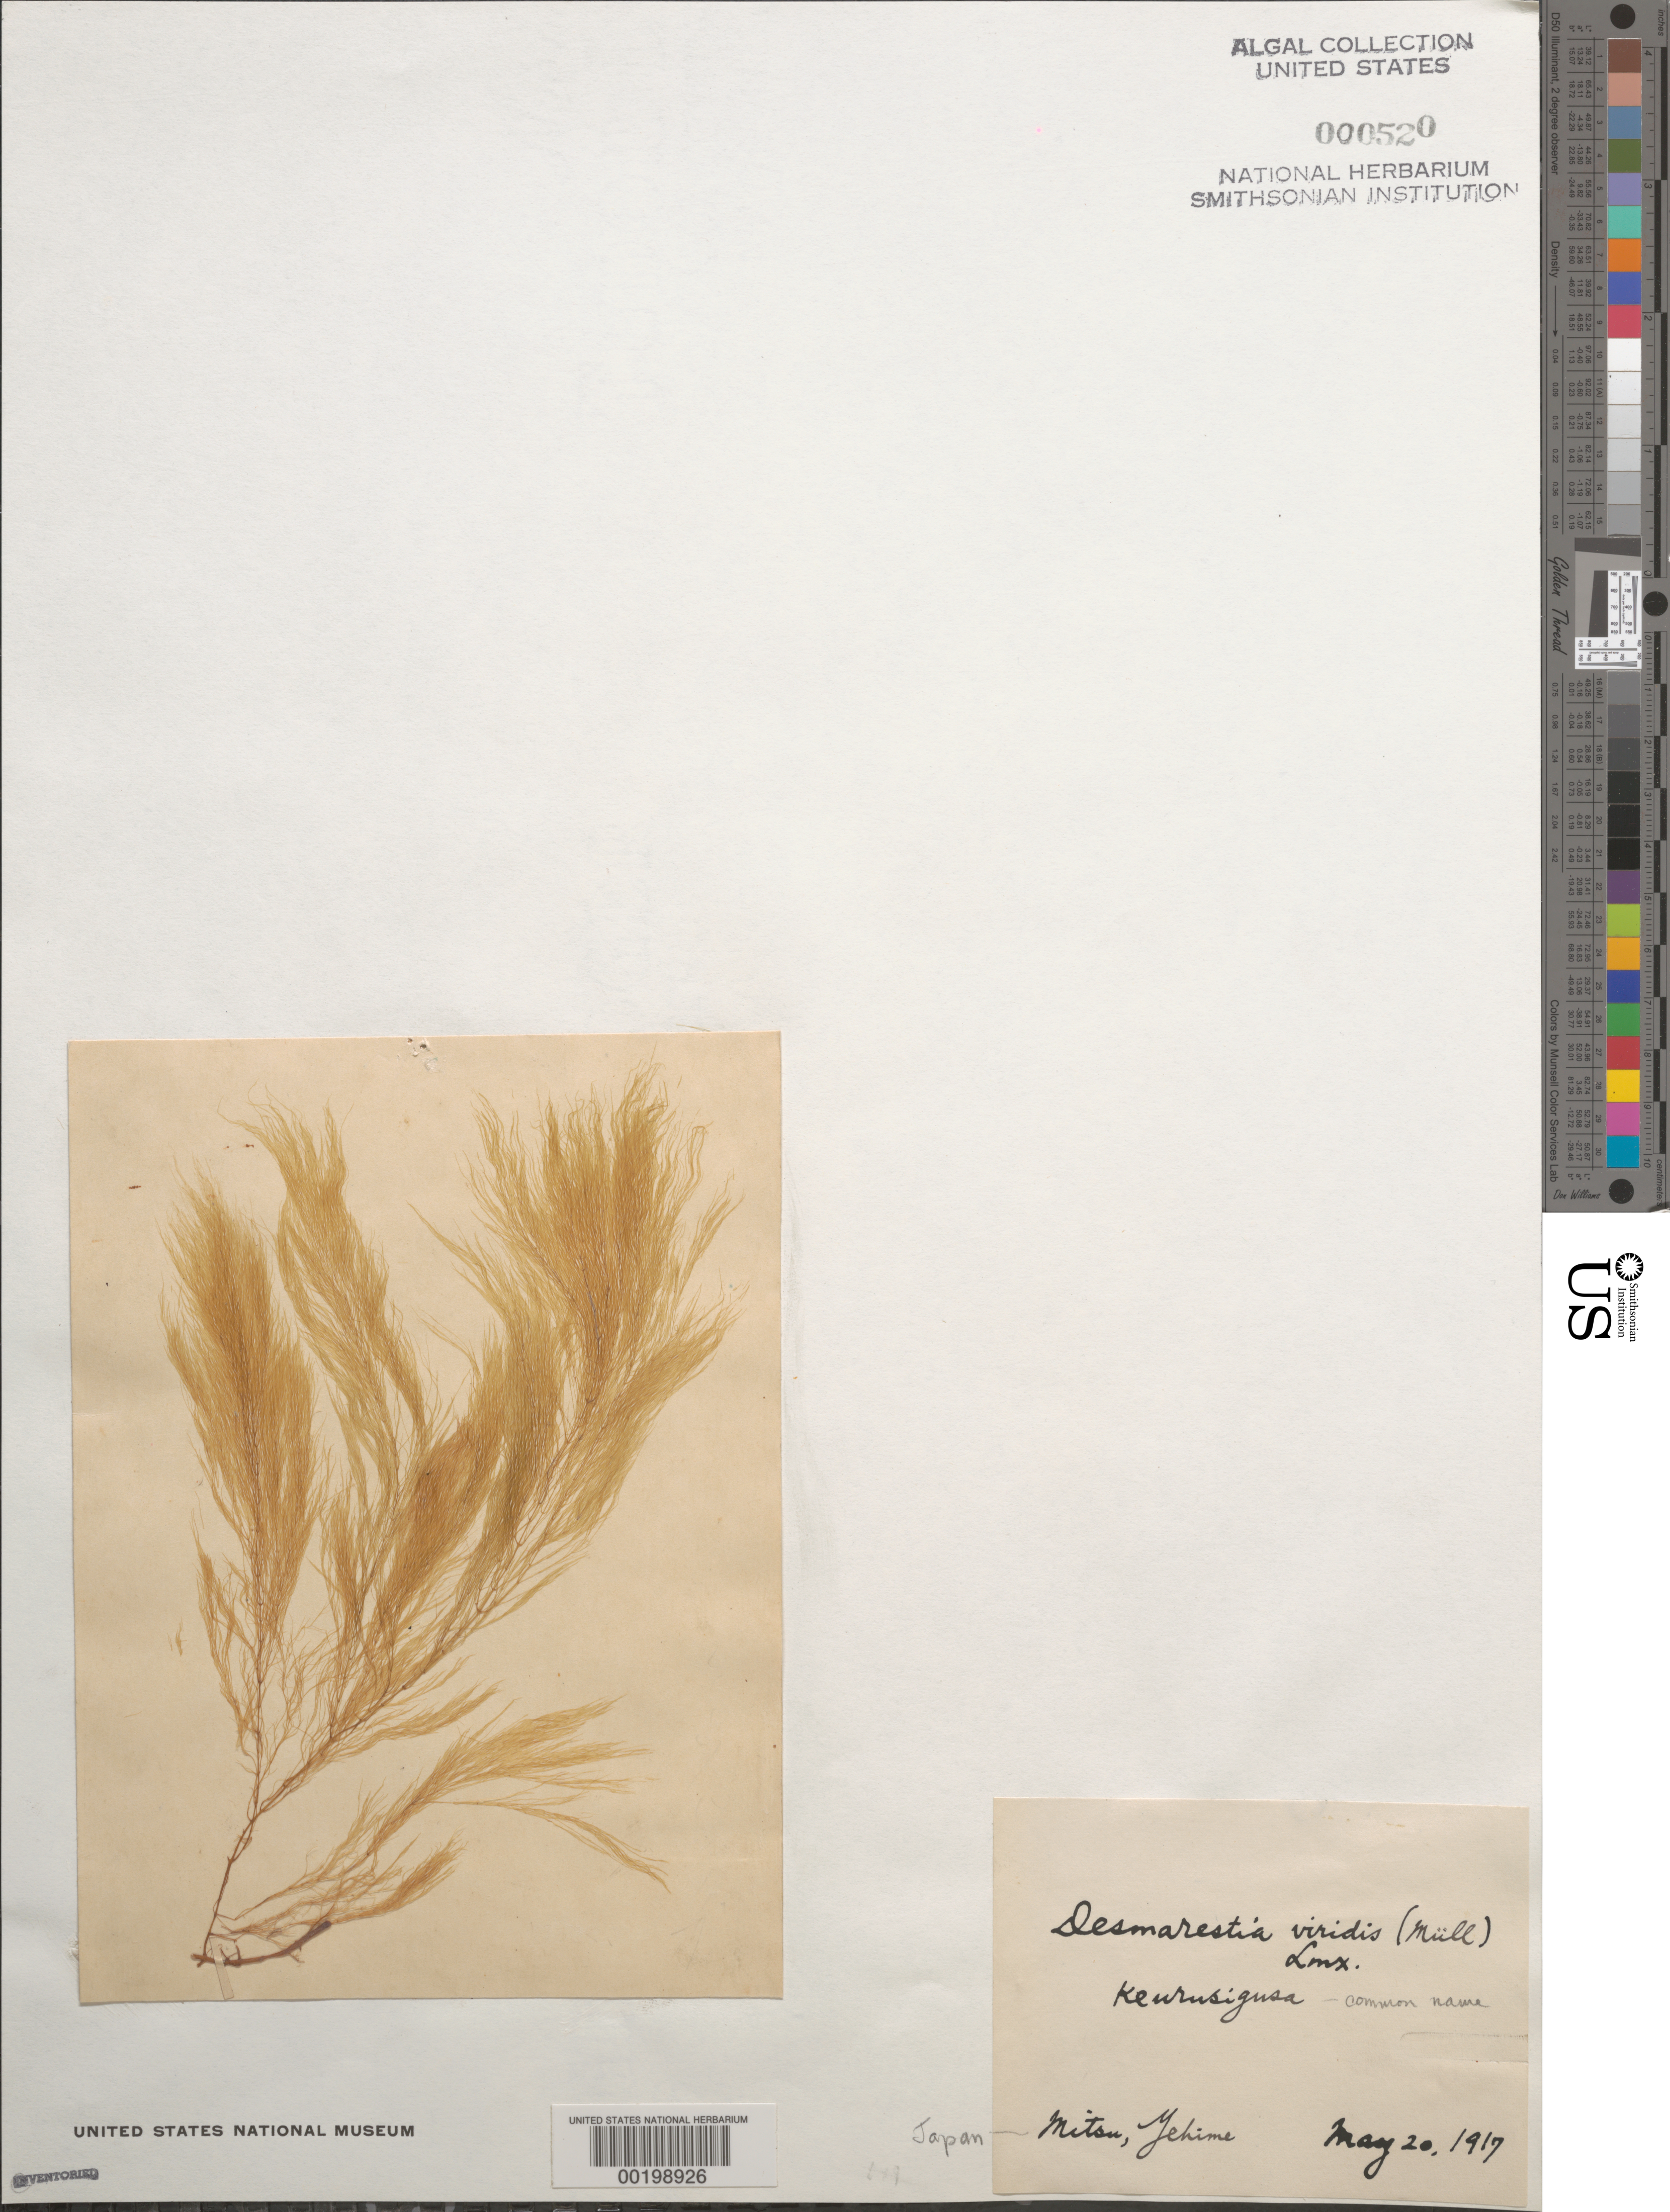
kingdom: Chromista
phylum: Ochrophyta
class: Phaeophyceae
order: Desmarestiales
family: Desmarestiaceae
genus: Desmarestia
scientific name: Desmarestia viridis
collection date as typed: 20 May 1917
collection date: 1917-05-20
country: Japan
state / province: Ehime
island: Shikoku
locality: Mitsu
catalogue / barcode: US 520